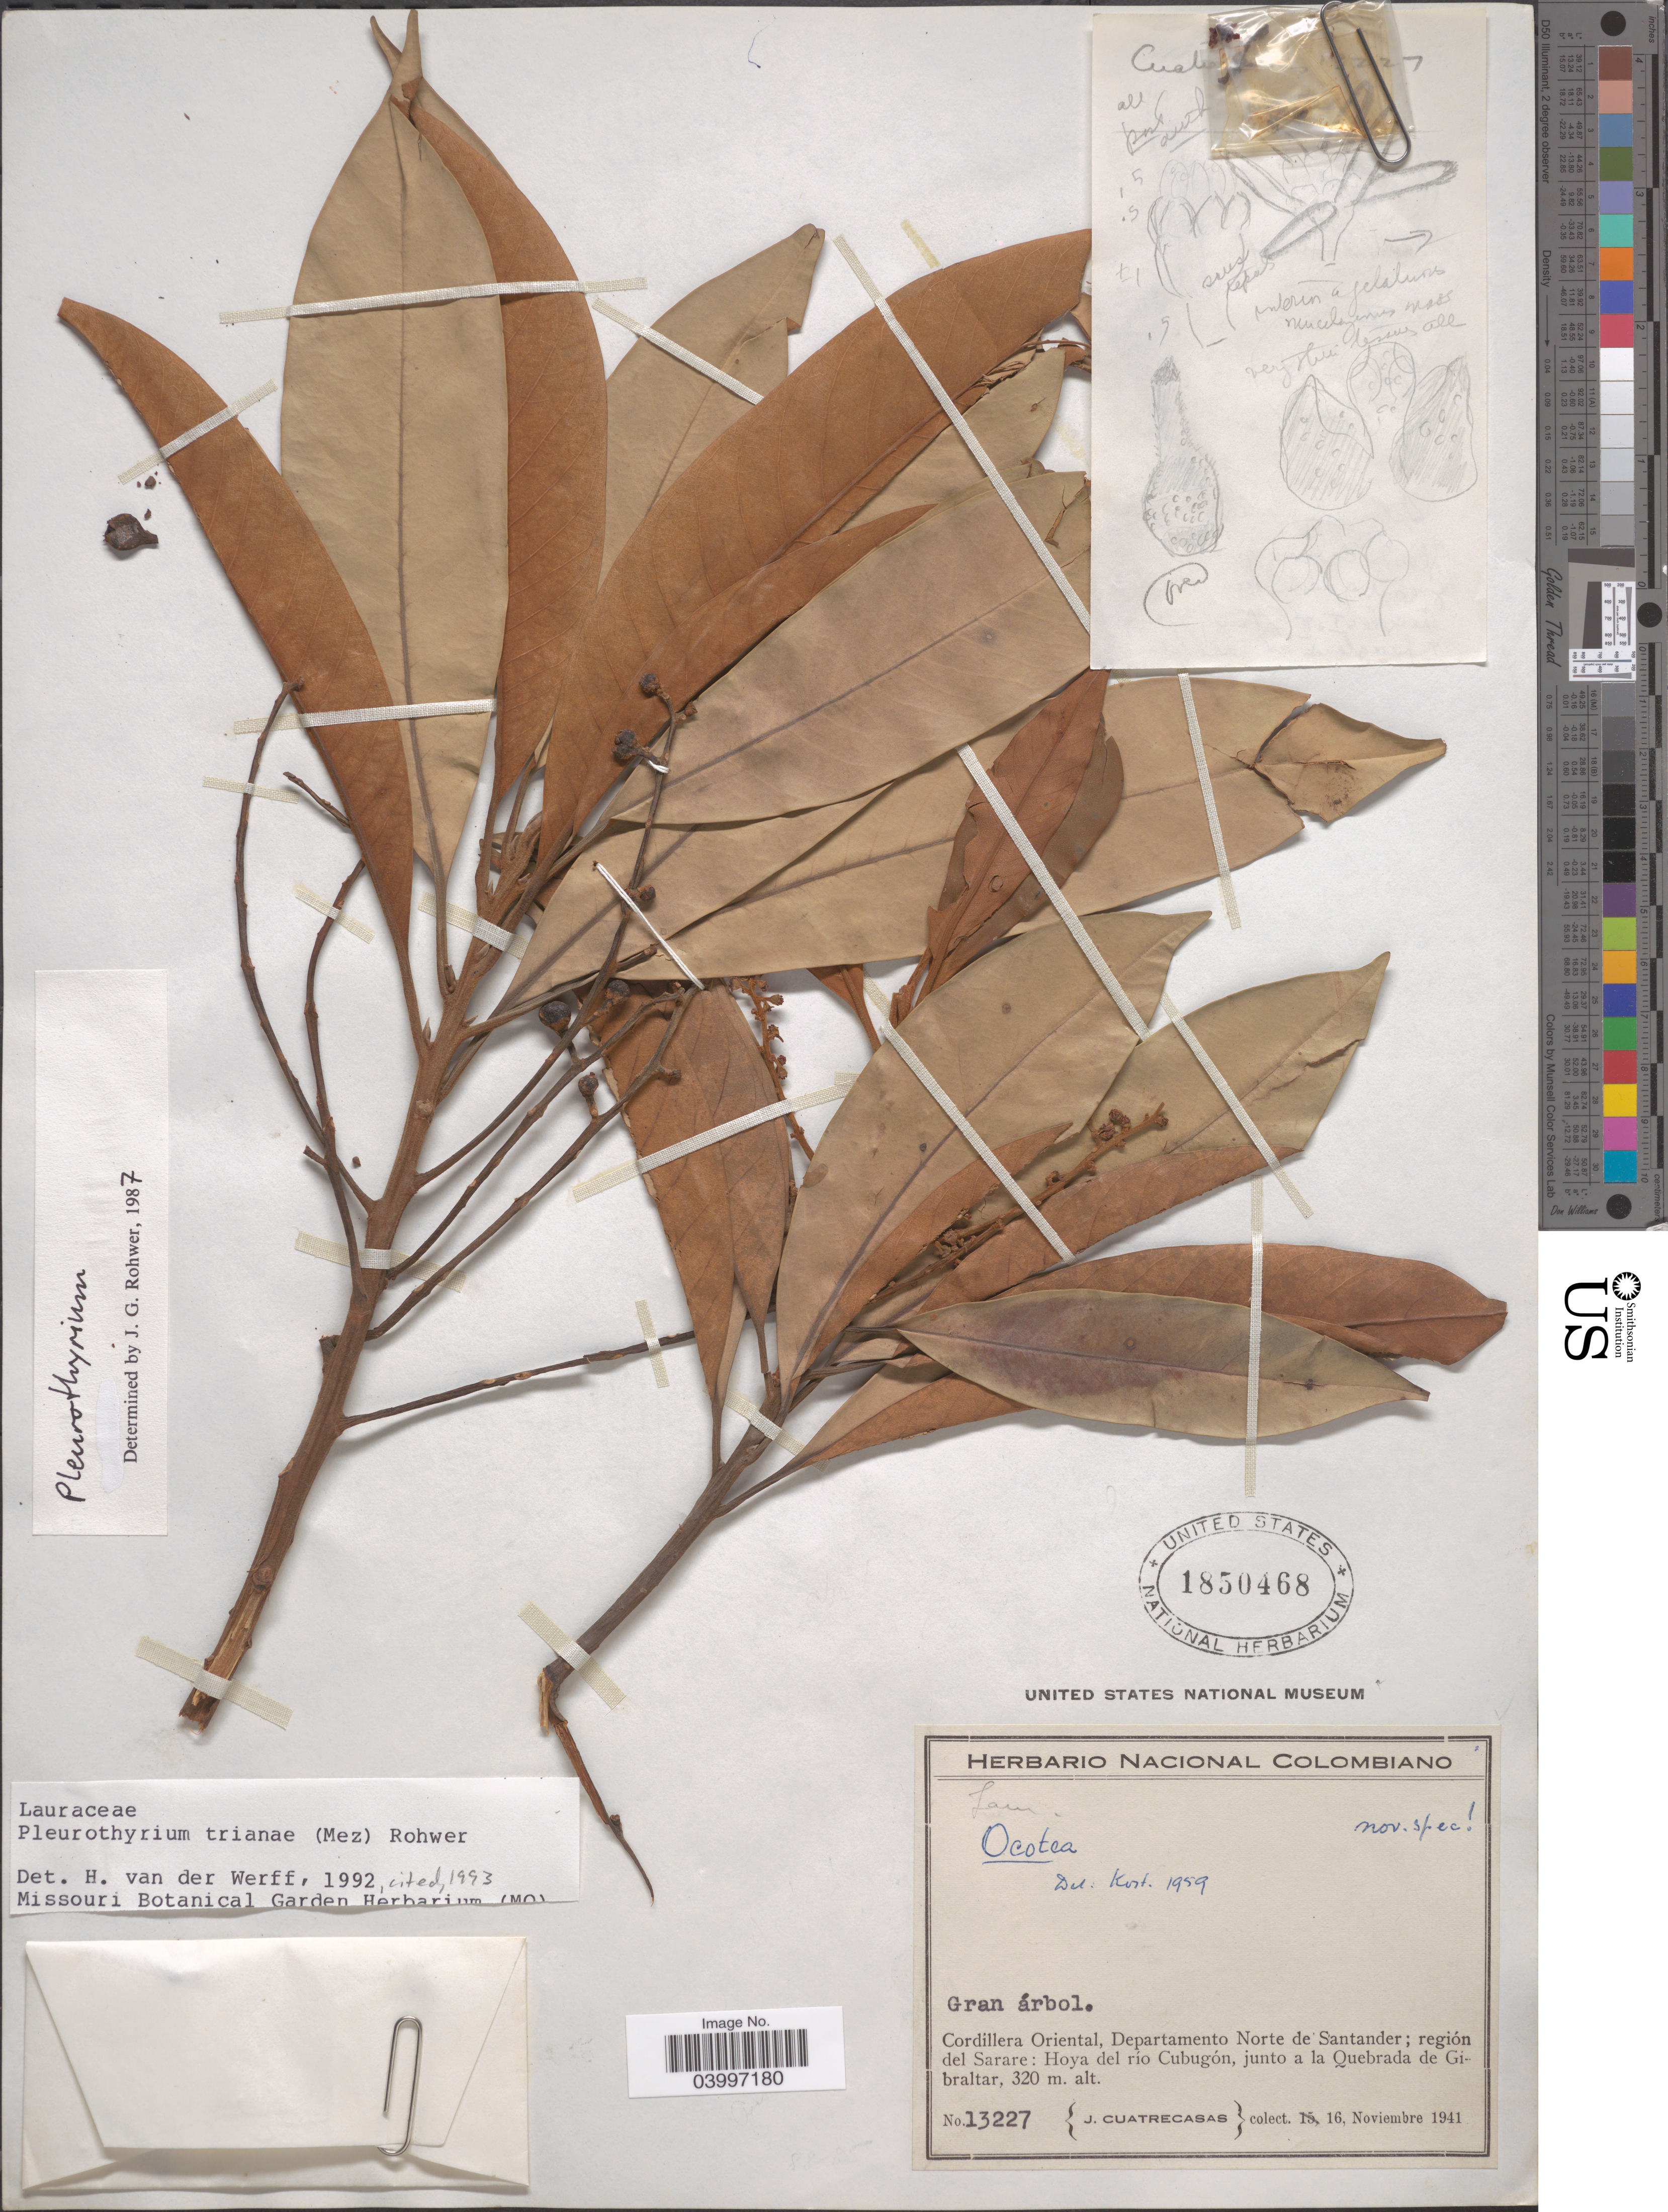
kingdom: Plantae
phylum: Tracheophyta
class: Magnoliopsida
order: Laurales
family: Lauraceae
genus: Pleurothyrium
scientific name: Pleurothyrium trianae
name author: (Mez) Rohwer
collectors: J. Cuatrecasas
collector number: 13227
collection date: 1941-11-16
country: Colombia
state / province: Norte de Santander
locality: Cordillera Oriental, Departamento Norte de Santander; región del Sarare: Hoya del río Cubugón, junto a la Quebrada de Gibraltar.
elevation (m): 320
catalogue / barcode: US 1850468